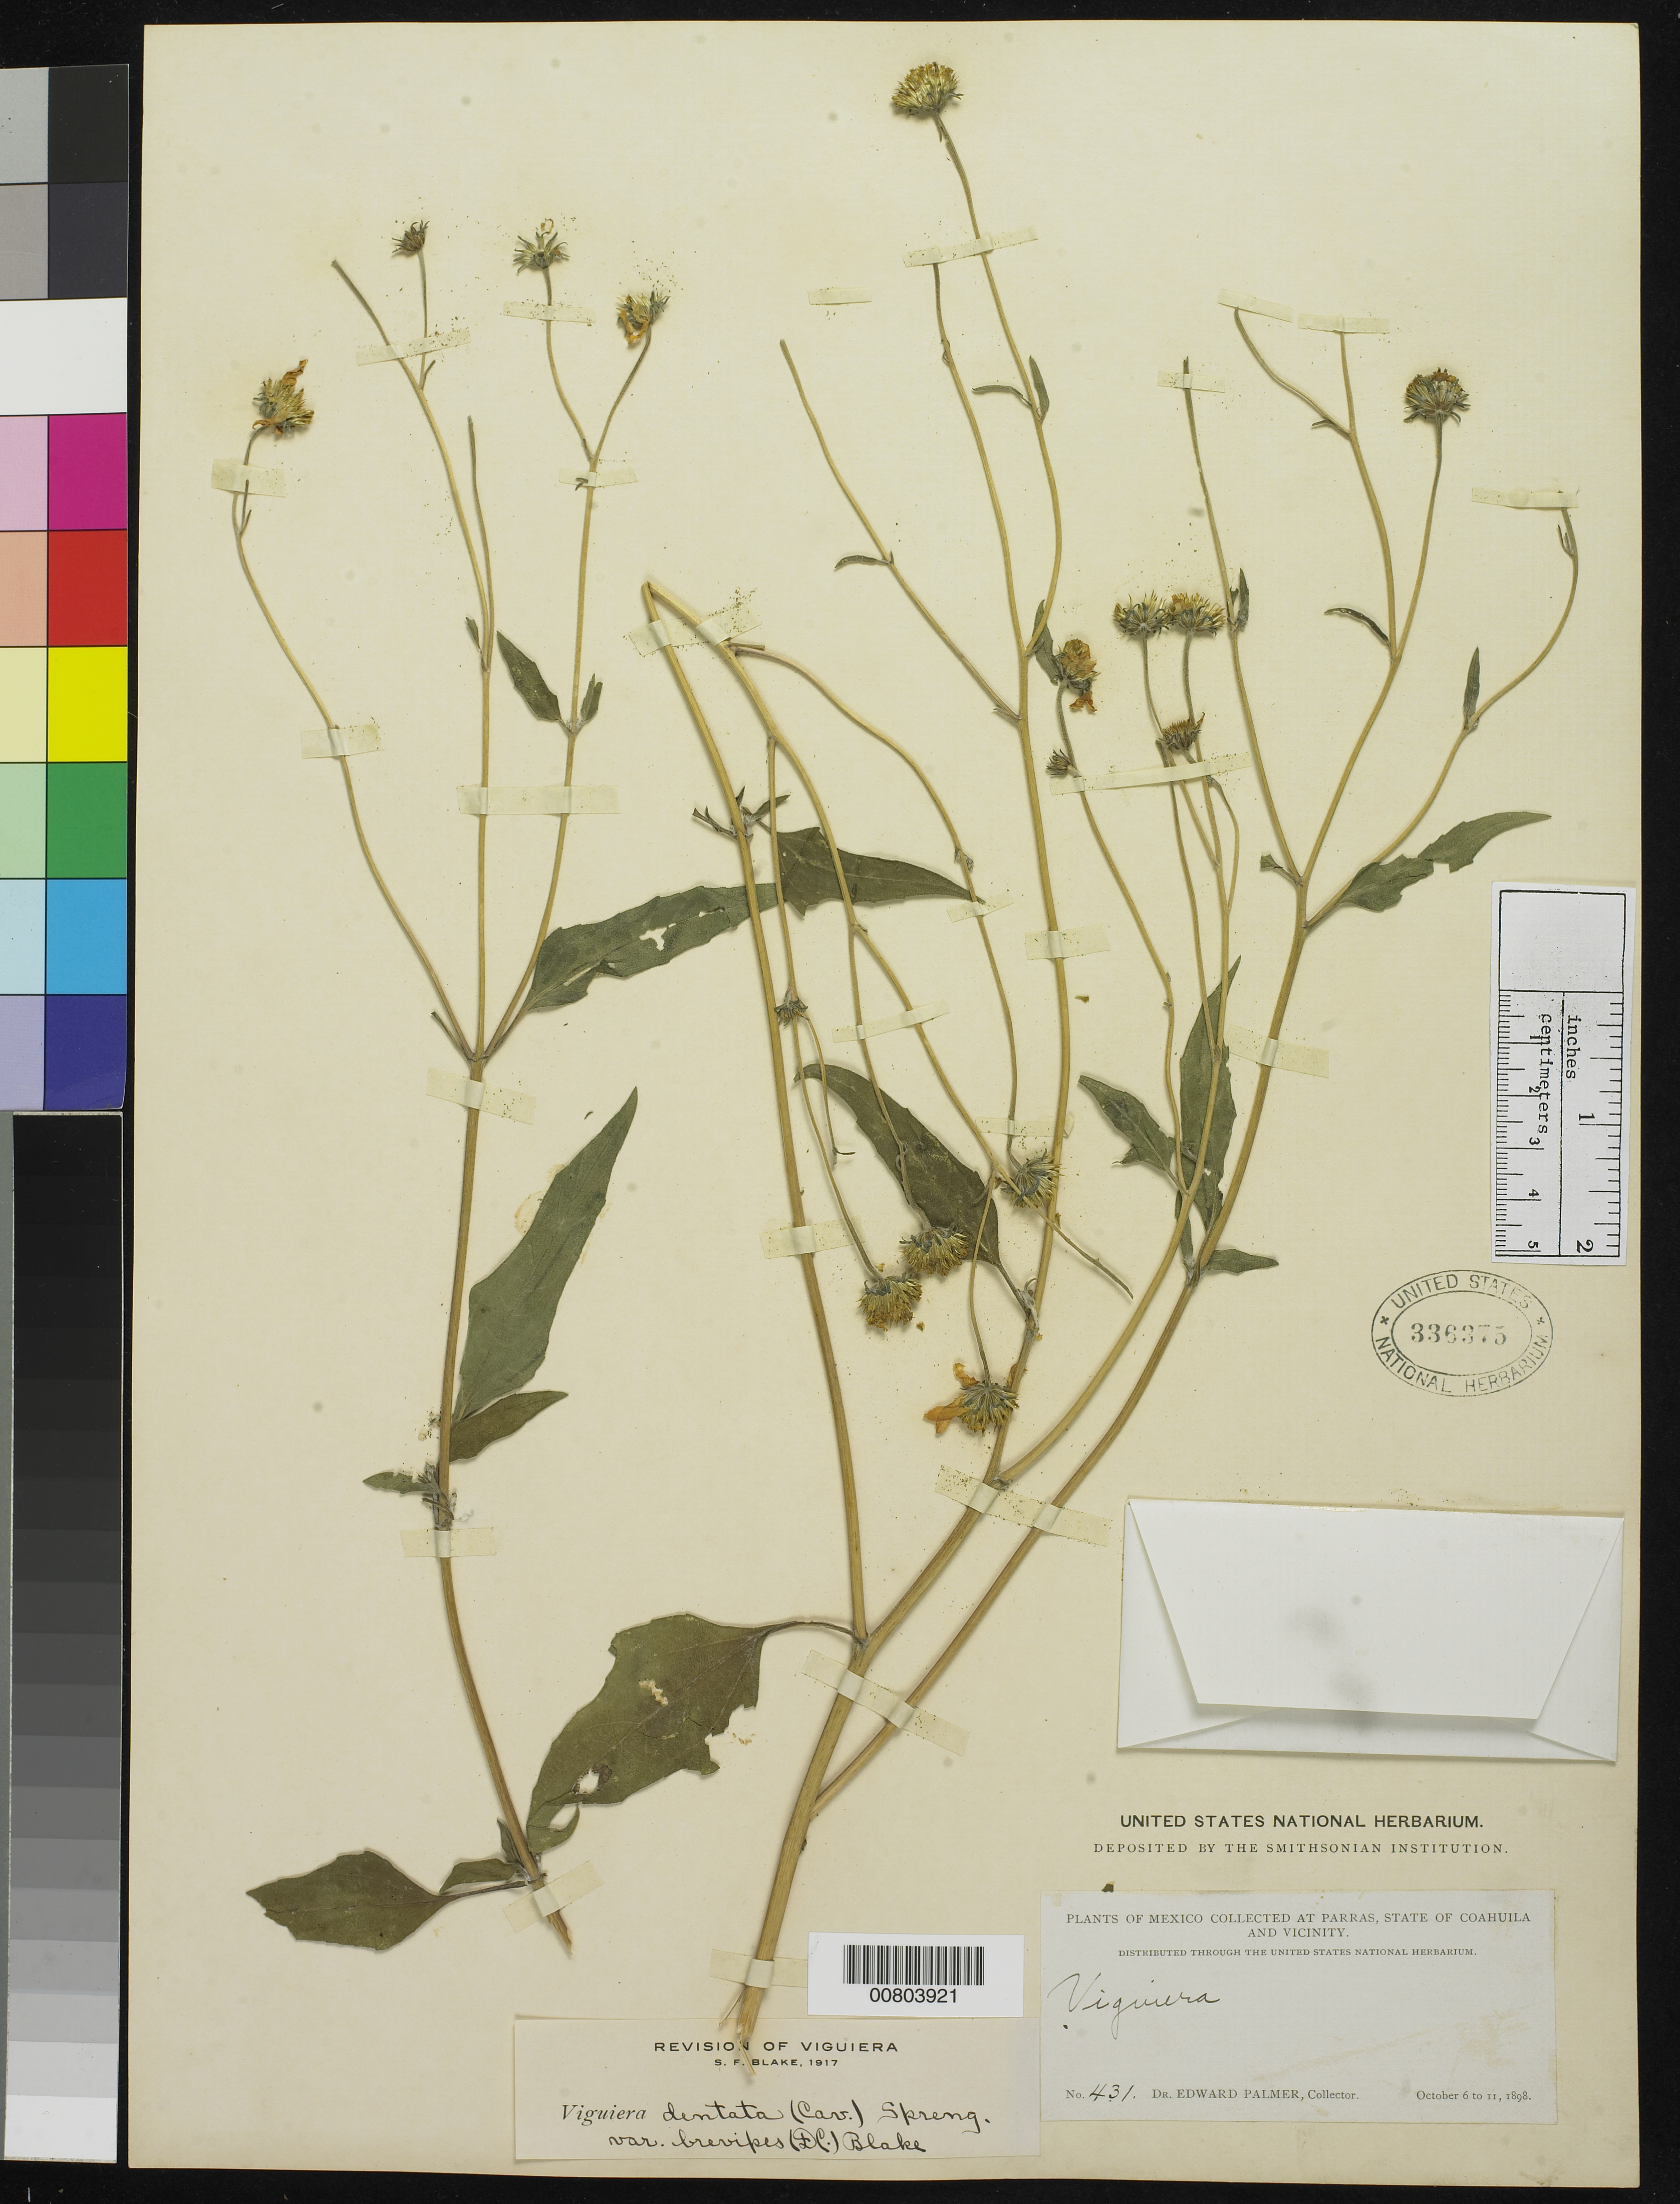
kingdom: Plantae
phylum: Tracheophyta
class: Magnoliopsida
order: Asterales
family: Asteraceae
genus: Viguiera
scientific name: Viguiera dentata var. brevipes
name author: (DC.) S.F. Blake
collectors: E. Palmer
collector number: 431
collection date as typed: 06 Oct 1898 to 11 Oct 1898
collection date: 1898-10-06/1898-10-11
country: Mexico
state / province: Coahuila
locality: Parras, Coahuila and vicinity.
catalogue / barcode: US 336375